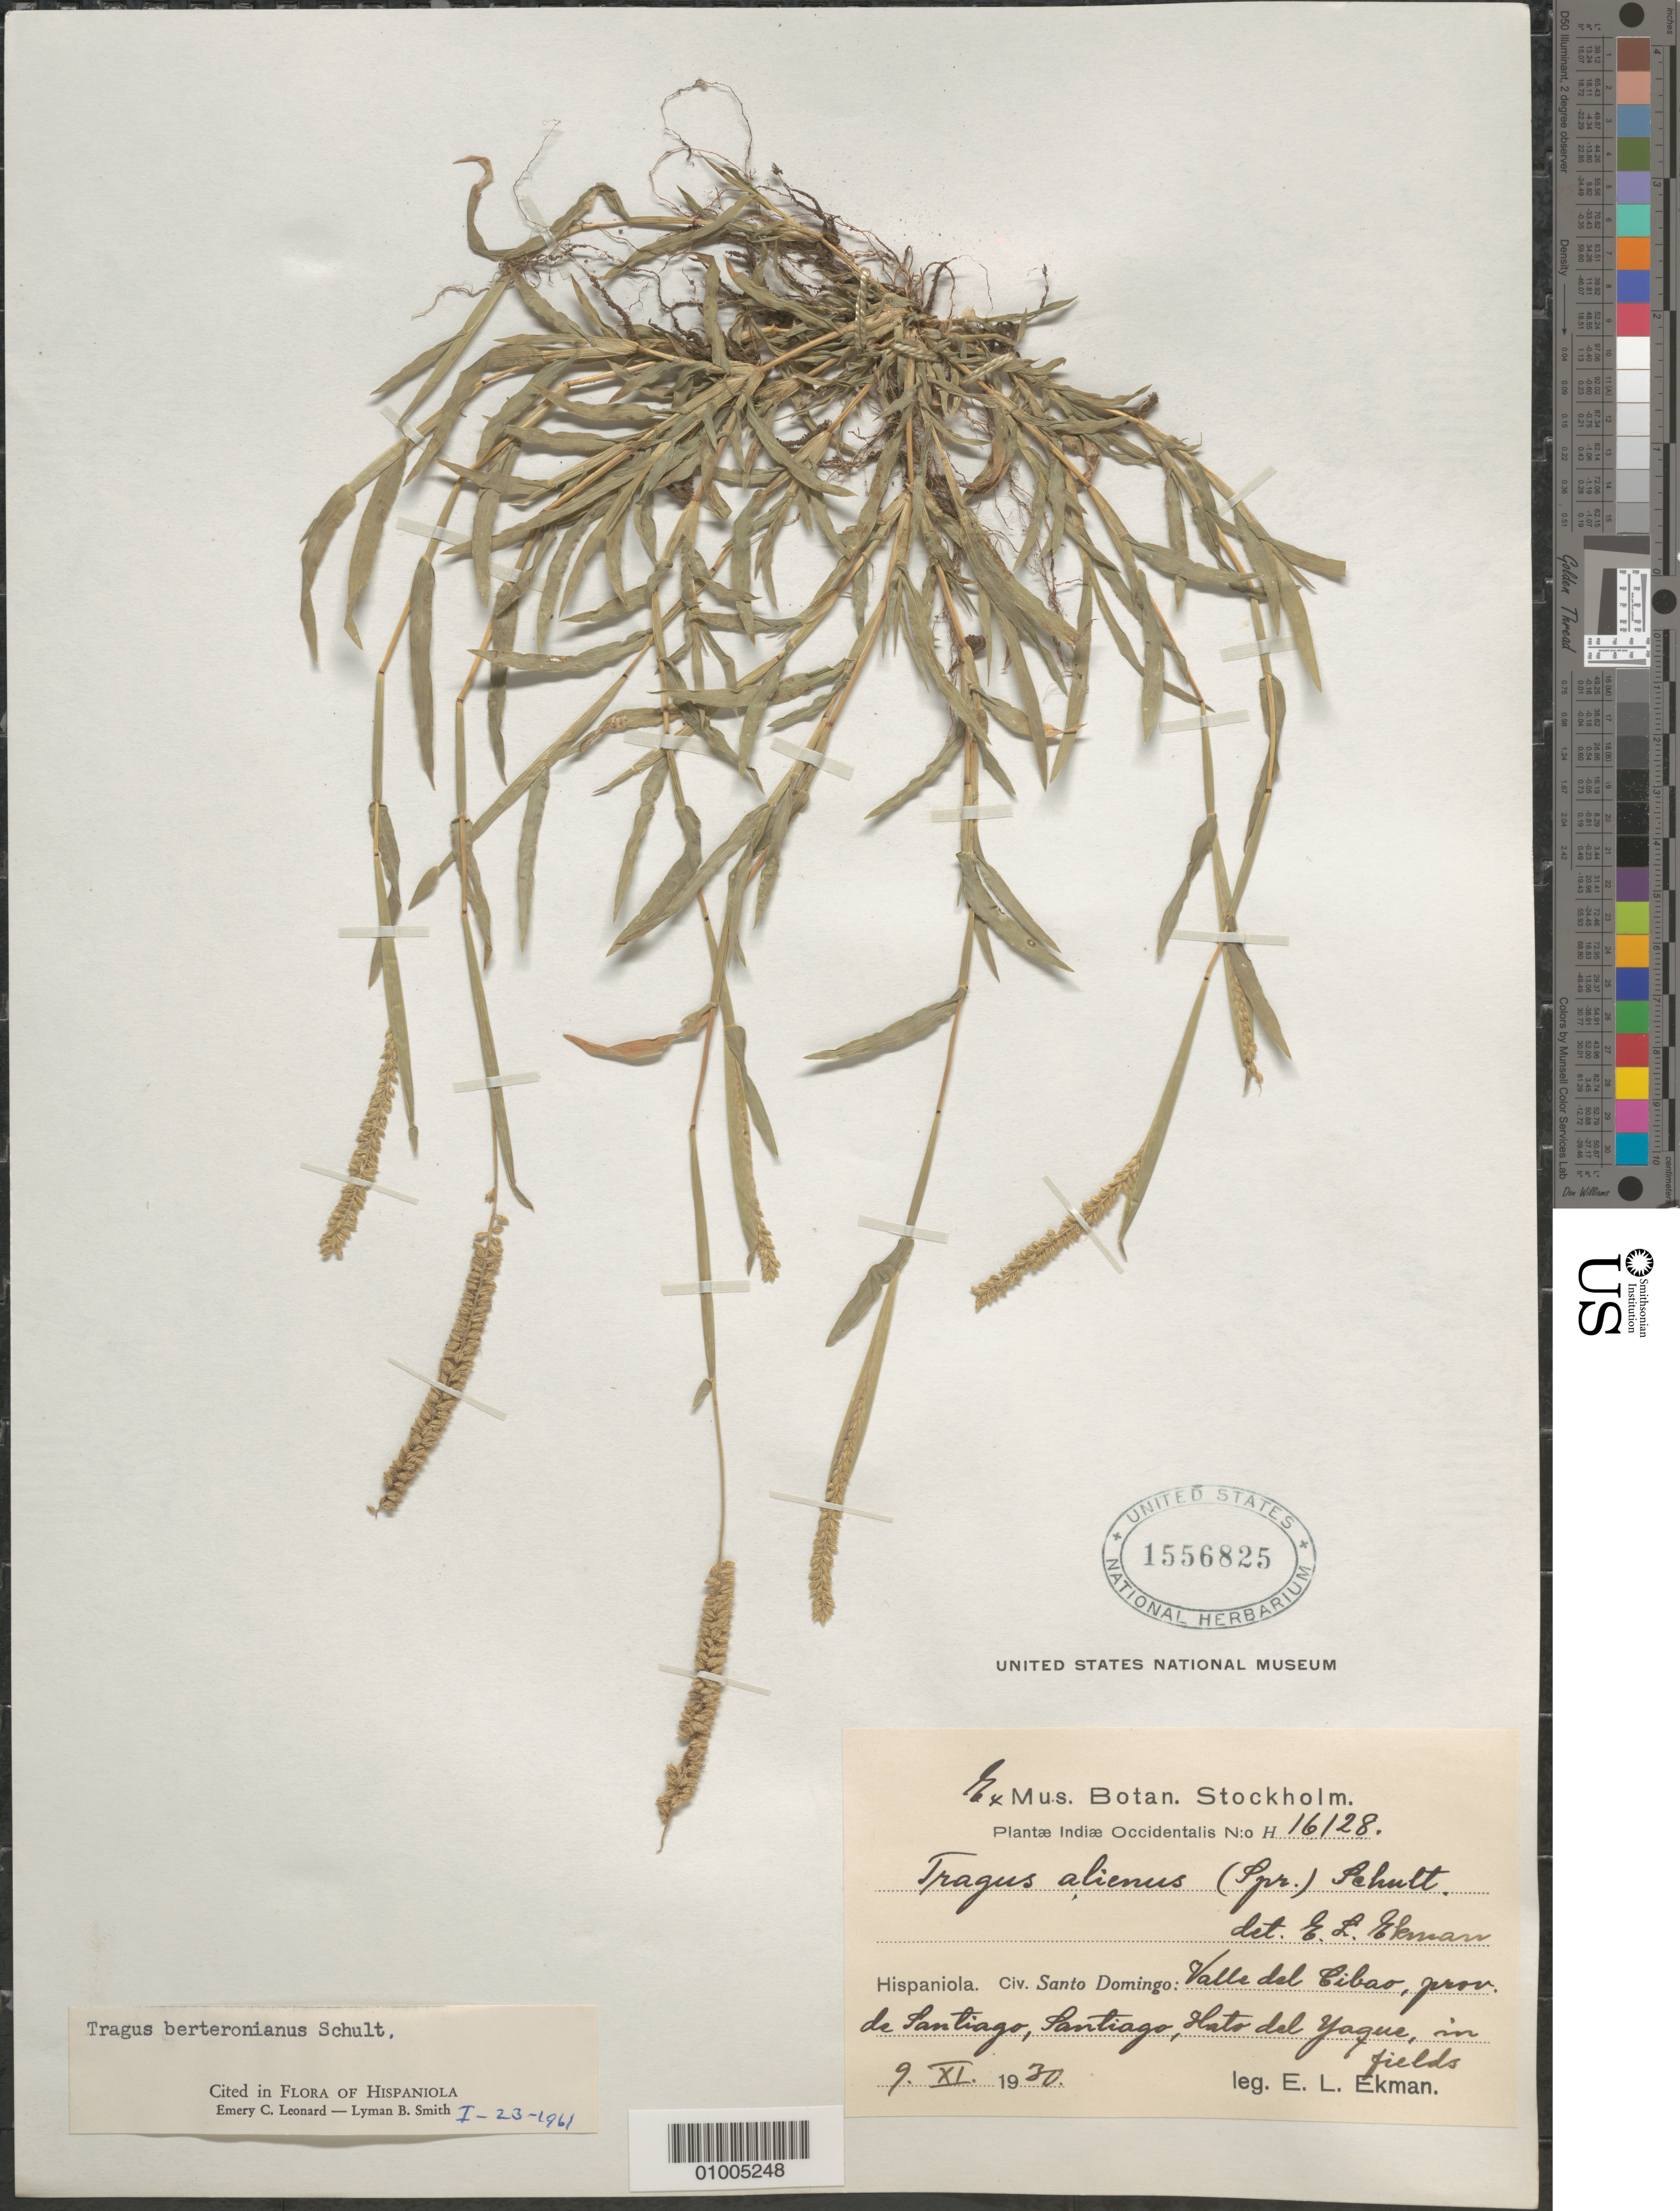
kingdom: Plantae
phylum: Tracheophyta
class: Liliopsida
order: Poales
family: Poaceae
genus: Tragus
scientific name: Tragus berteronianus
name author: Schult.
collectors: E. L. Ekman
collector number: H 16128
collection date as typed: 09 Nov 1930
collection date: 1930-11-09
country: Dominican Republic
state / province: Santiago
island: Hispaniola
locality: Santo Domingo: Valle del Cibao, prov. de Santiago, Santiago, in fields.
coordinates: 0 N, 0 E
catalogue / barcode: US 1556825